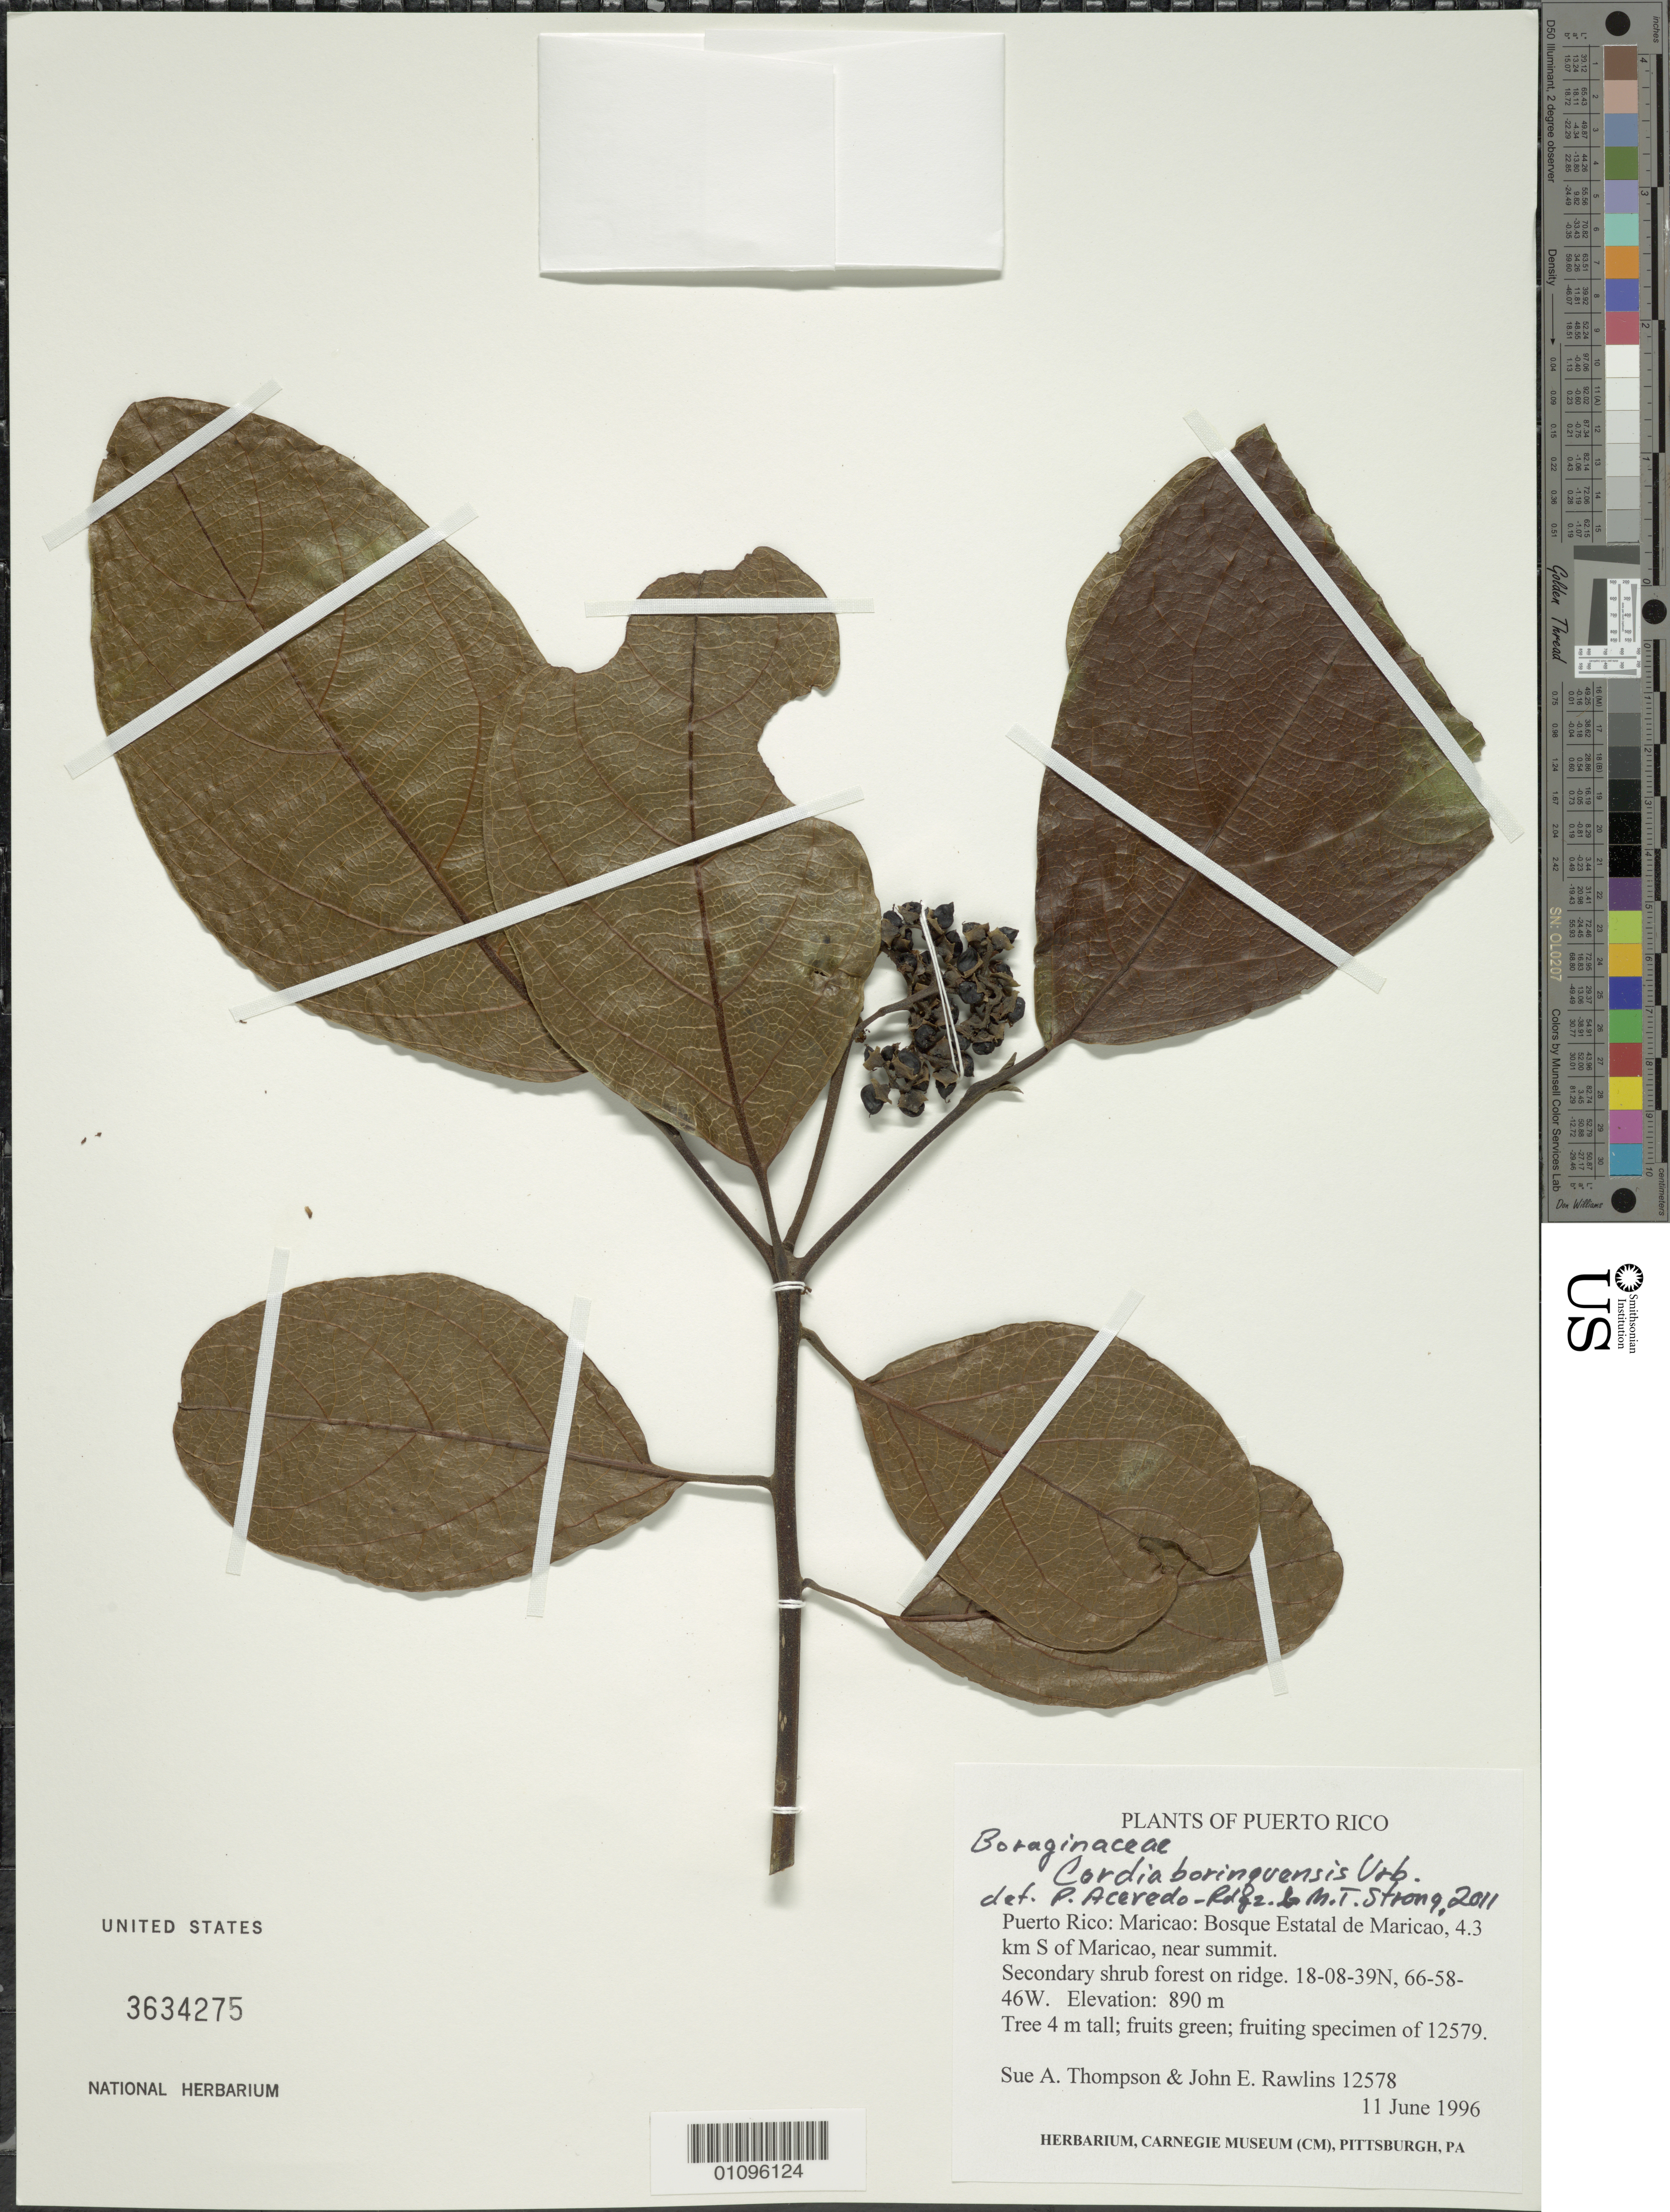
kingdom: Plantae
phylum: Tracheophyta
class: Magnoliopsida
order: Boraginales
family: Cordiaceae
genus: Cordia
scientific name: Cordia borinquensis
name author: Urb.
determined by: Acevedo-Rodríguez, P.; Strong, M. T.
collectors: S. A. Thompson & J. Rawlins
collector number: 12578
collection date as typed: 11 Jun 1996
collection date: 1996-06-11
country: Puerto Rico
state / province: Maricao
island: Puerto Rico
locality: Bosque Estatal de Maricao, 4.3 km S of Maricao, near summit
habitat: Secondary shrub forest on ridge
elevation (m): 890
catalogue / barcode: US 3634275